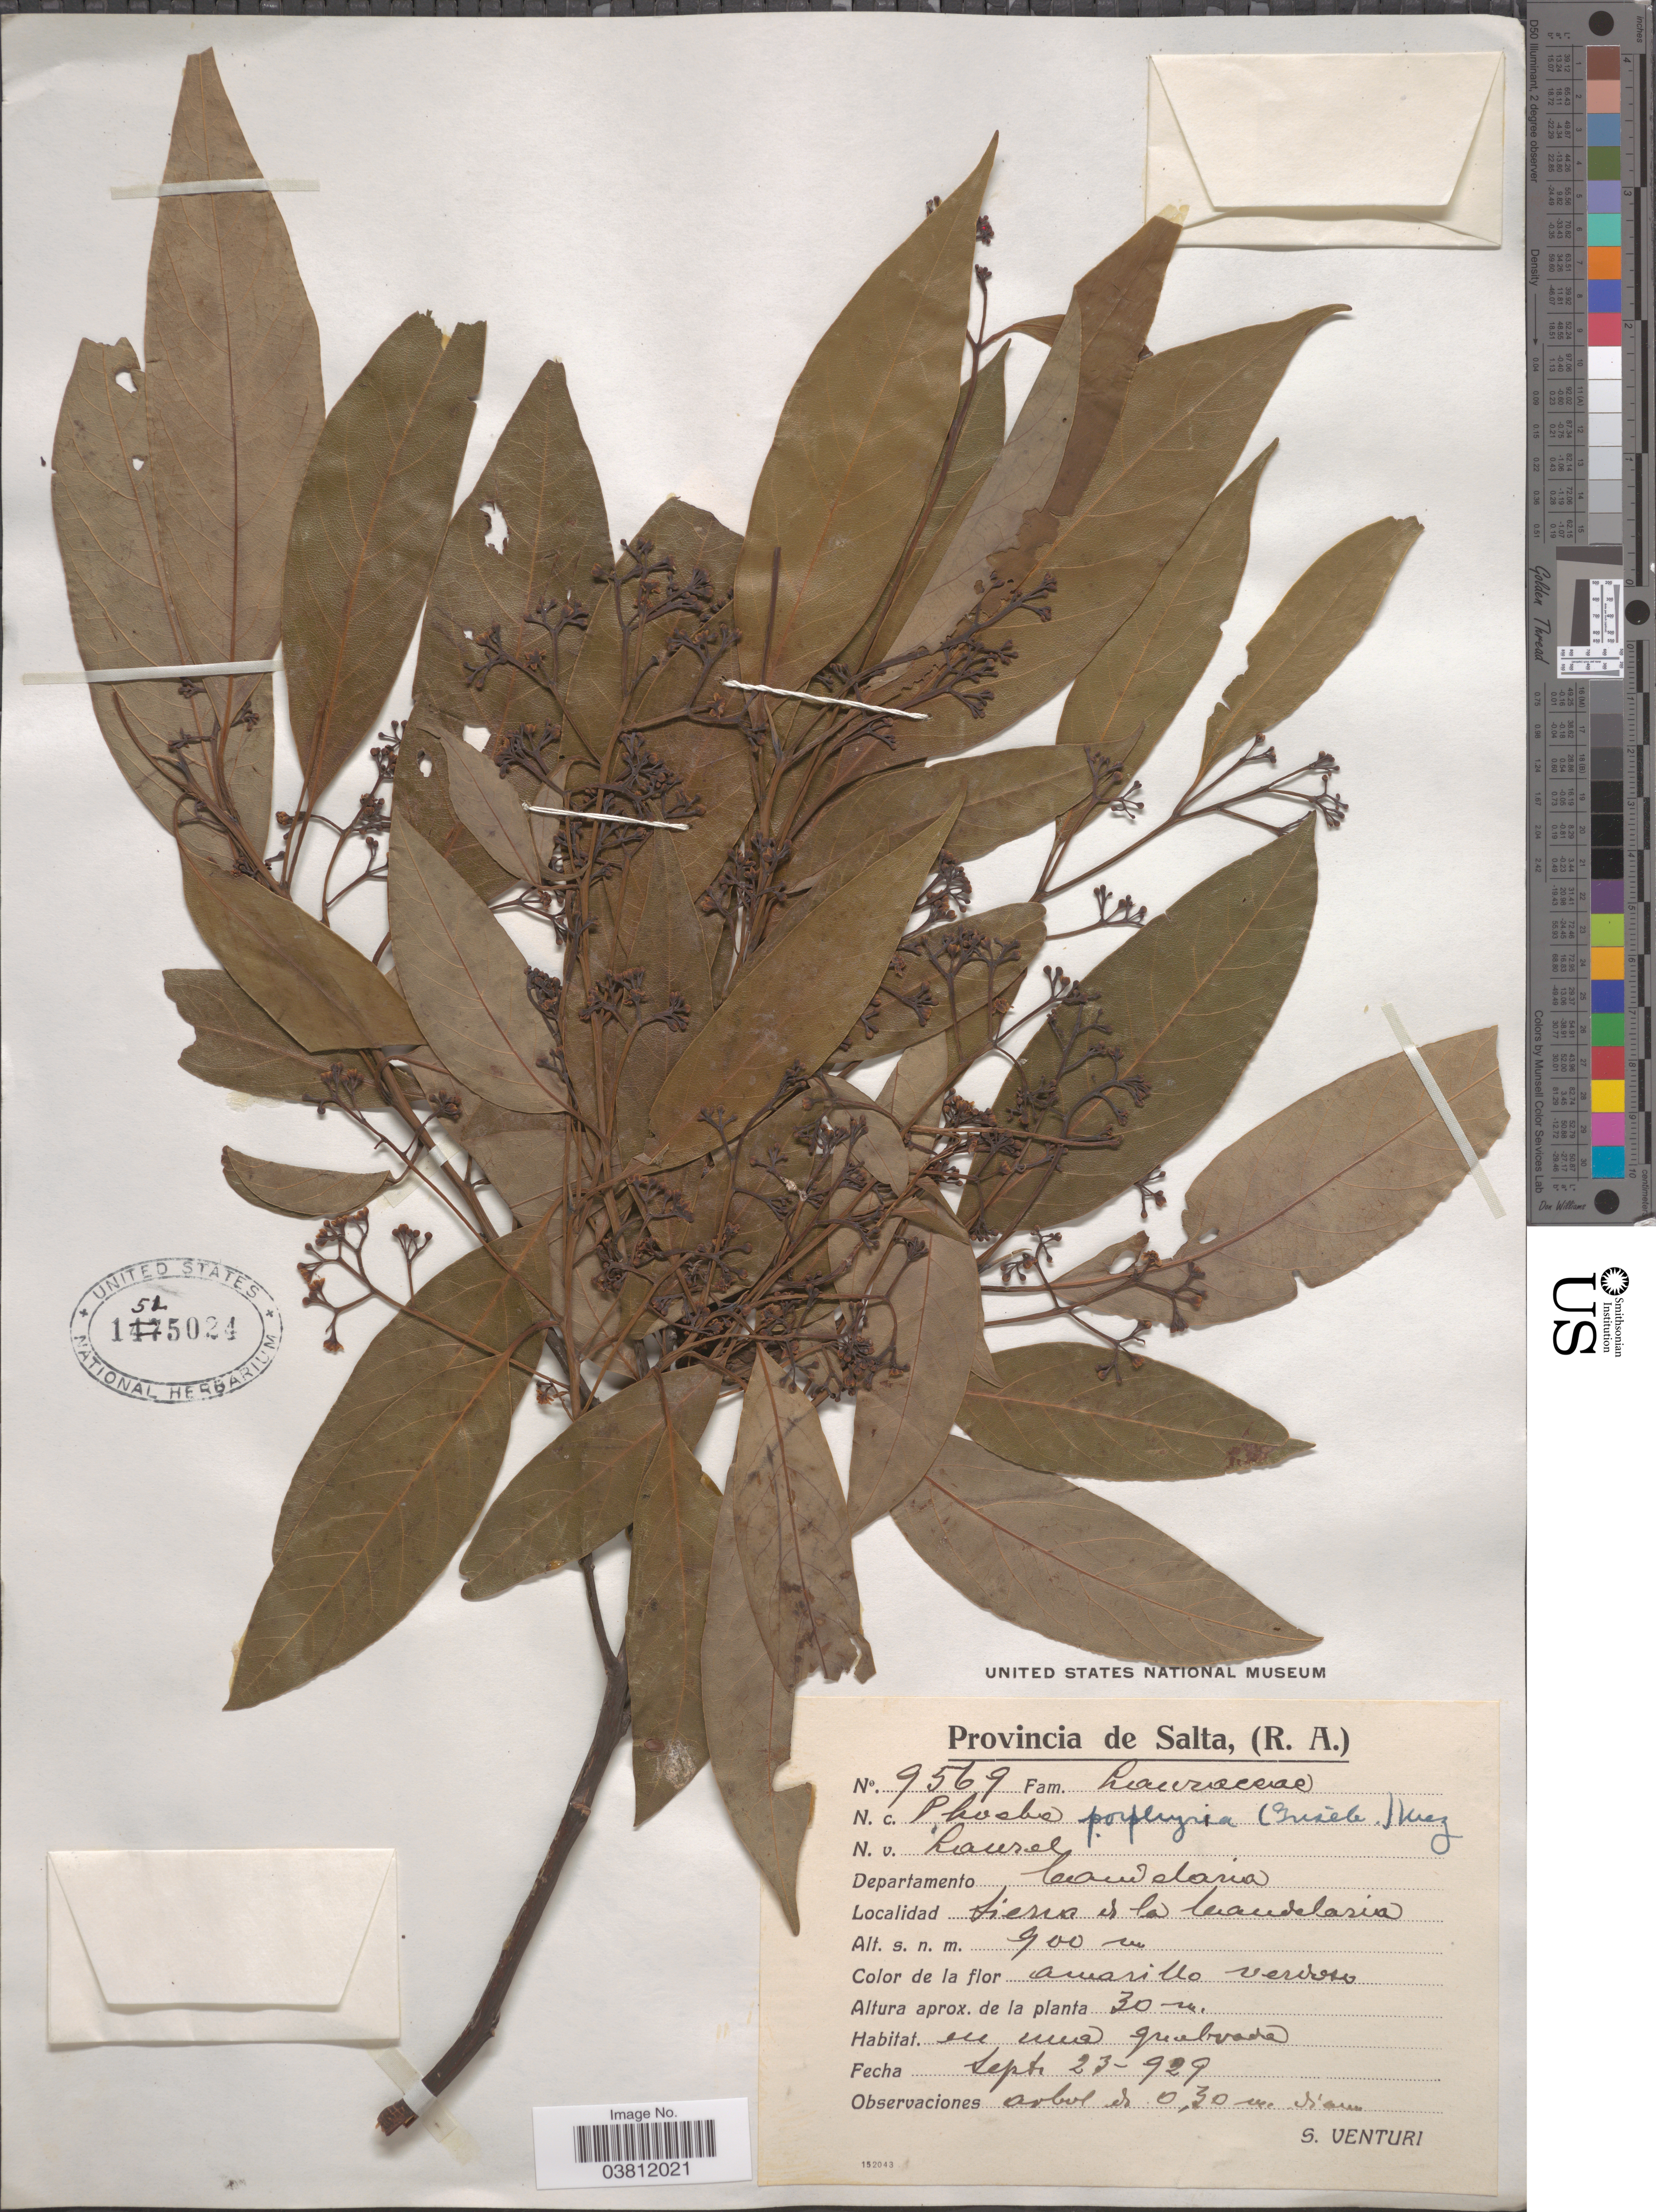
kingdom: Plantae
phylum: Tracheophyta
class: Magnoliopsida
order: Laurales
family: Lauraceae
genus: Phoebe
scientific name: Phoebe porphyria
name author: (Griseb.) Mez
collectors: S. Venturi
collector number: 9569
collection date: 1929-09-23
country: Argentina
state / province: Salta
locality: Departamento Candelaria. Sierra de la Candelaria.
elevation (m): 900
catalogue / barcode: US 1515024